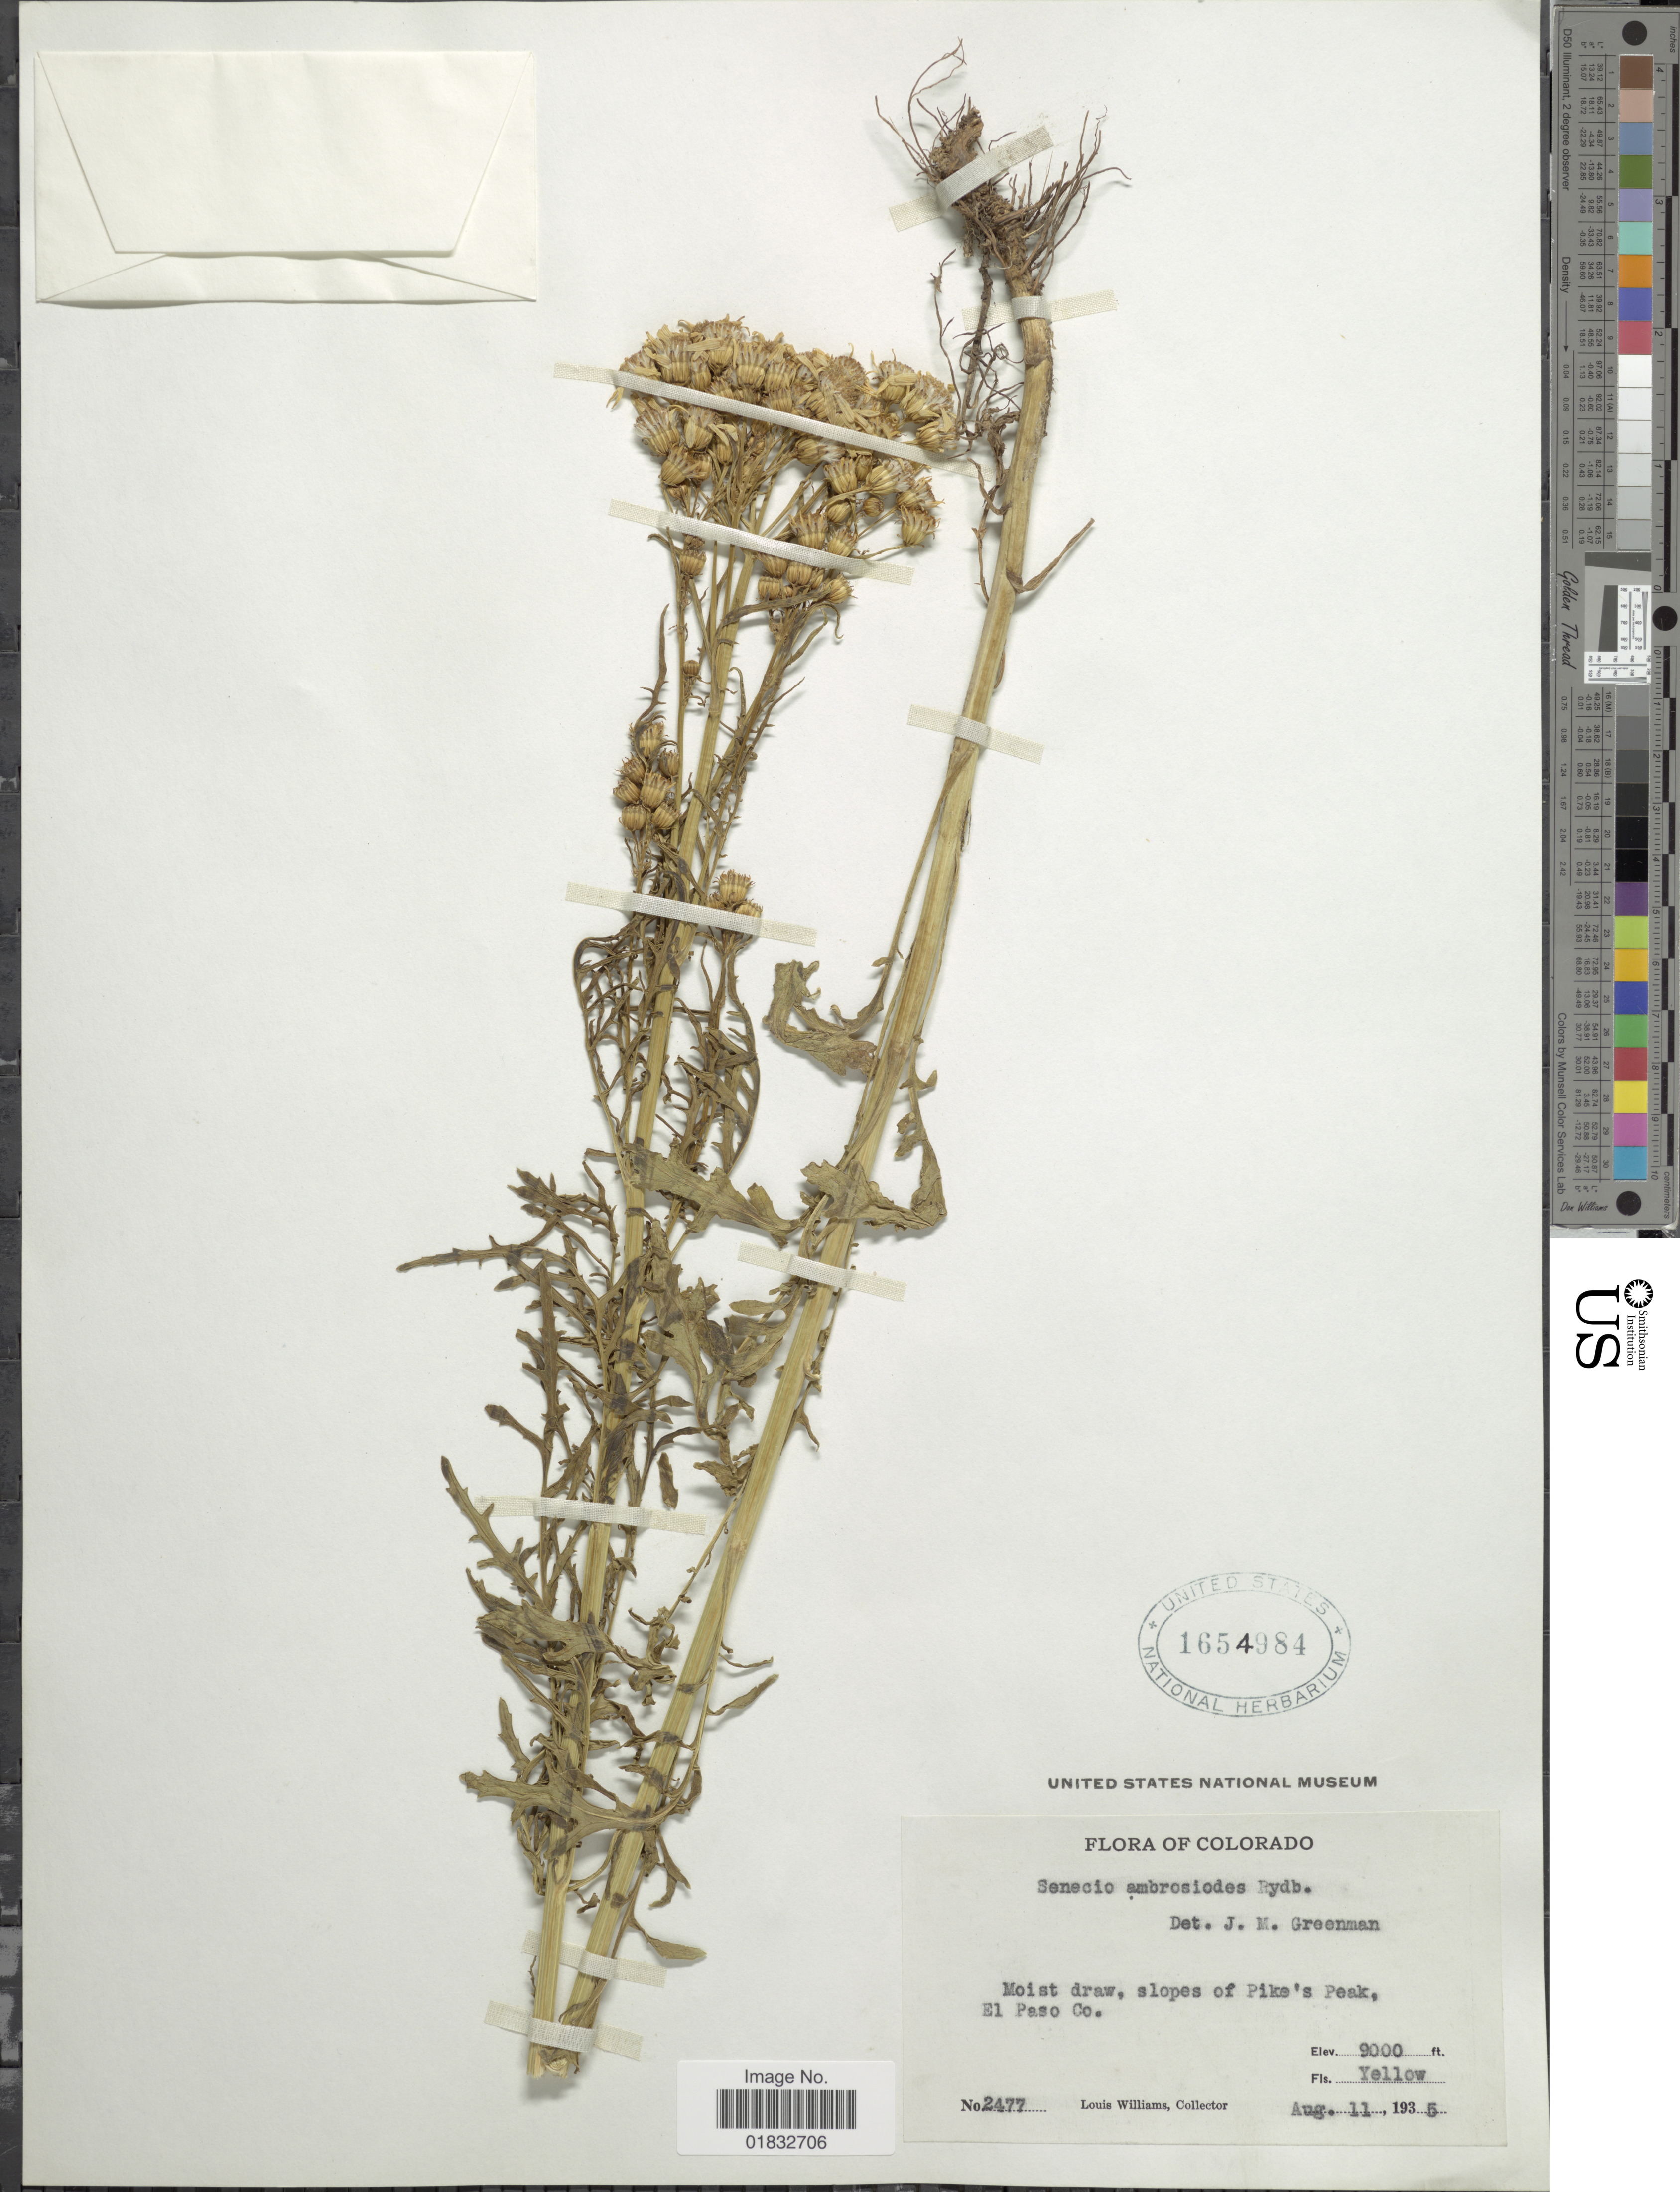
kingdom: Plantae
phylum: Tracheophyta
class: Magnoliopsida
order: Asterales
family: Asteraceae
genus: Senecio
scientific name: Senecio eremophilus var. kingii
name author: (Rydb.) Greenm.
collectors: L. O. Williams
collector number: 2477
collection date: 1935-08-11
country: United States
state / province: Colorado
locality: Moist draw, slopes of Pike's Peak, El Paso Co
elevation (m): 2743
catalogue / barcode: US 1654984